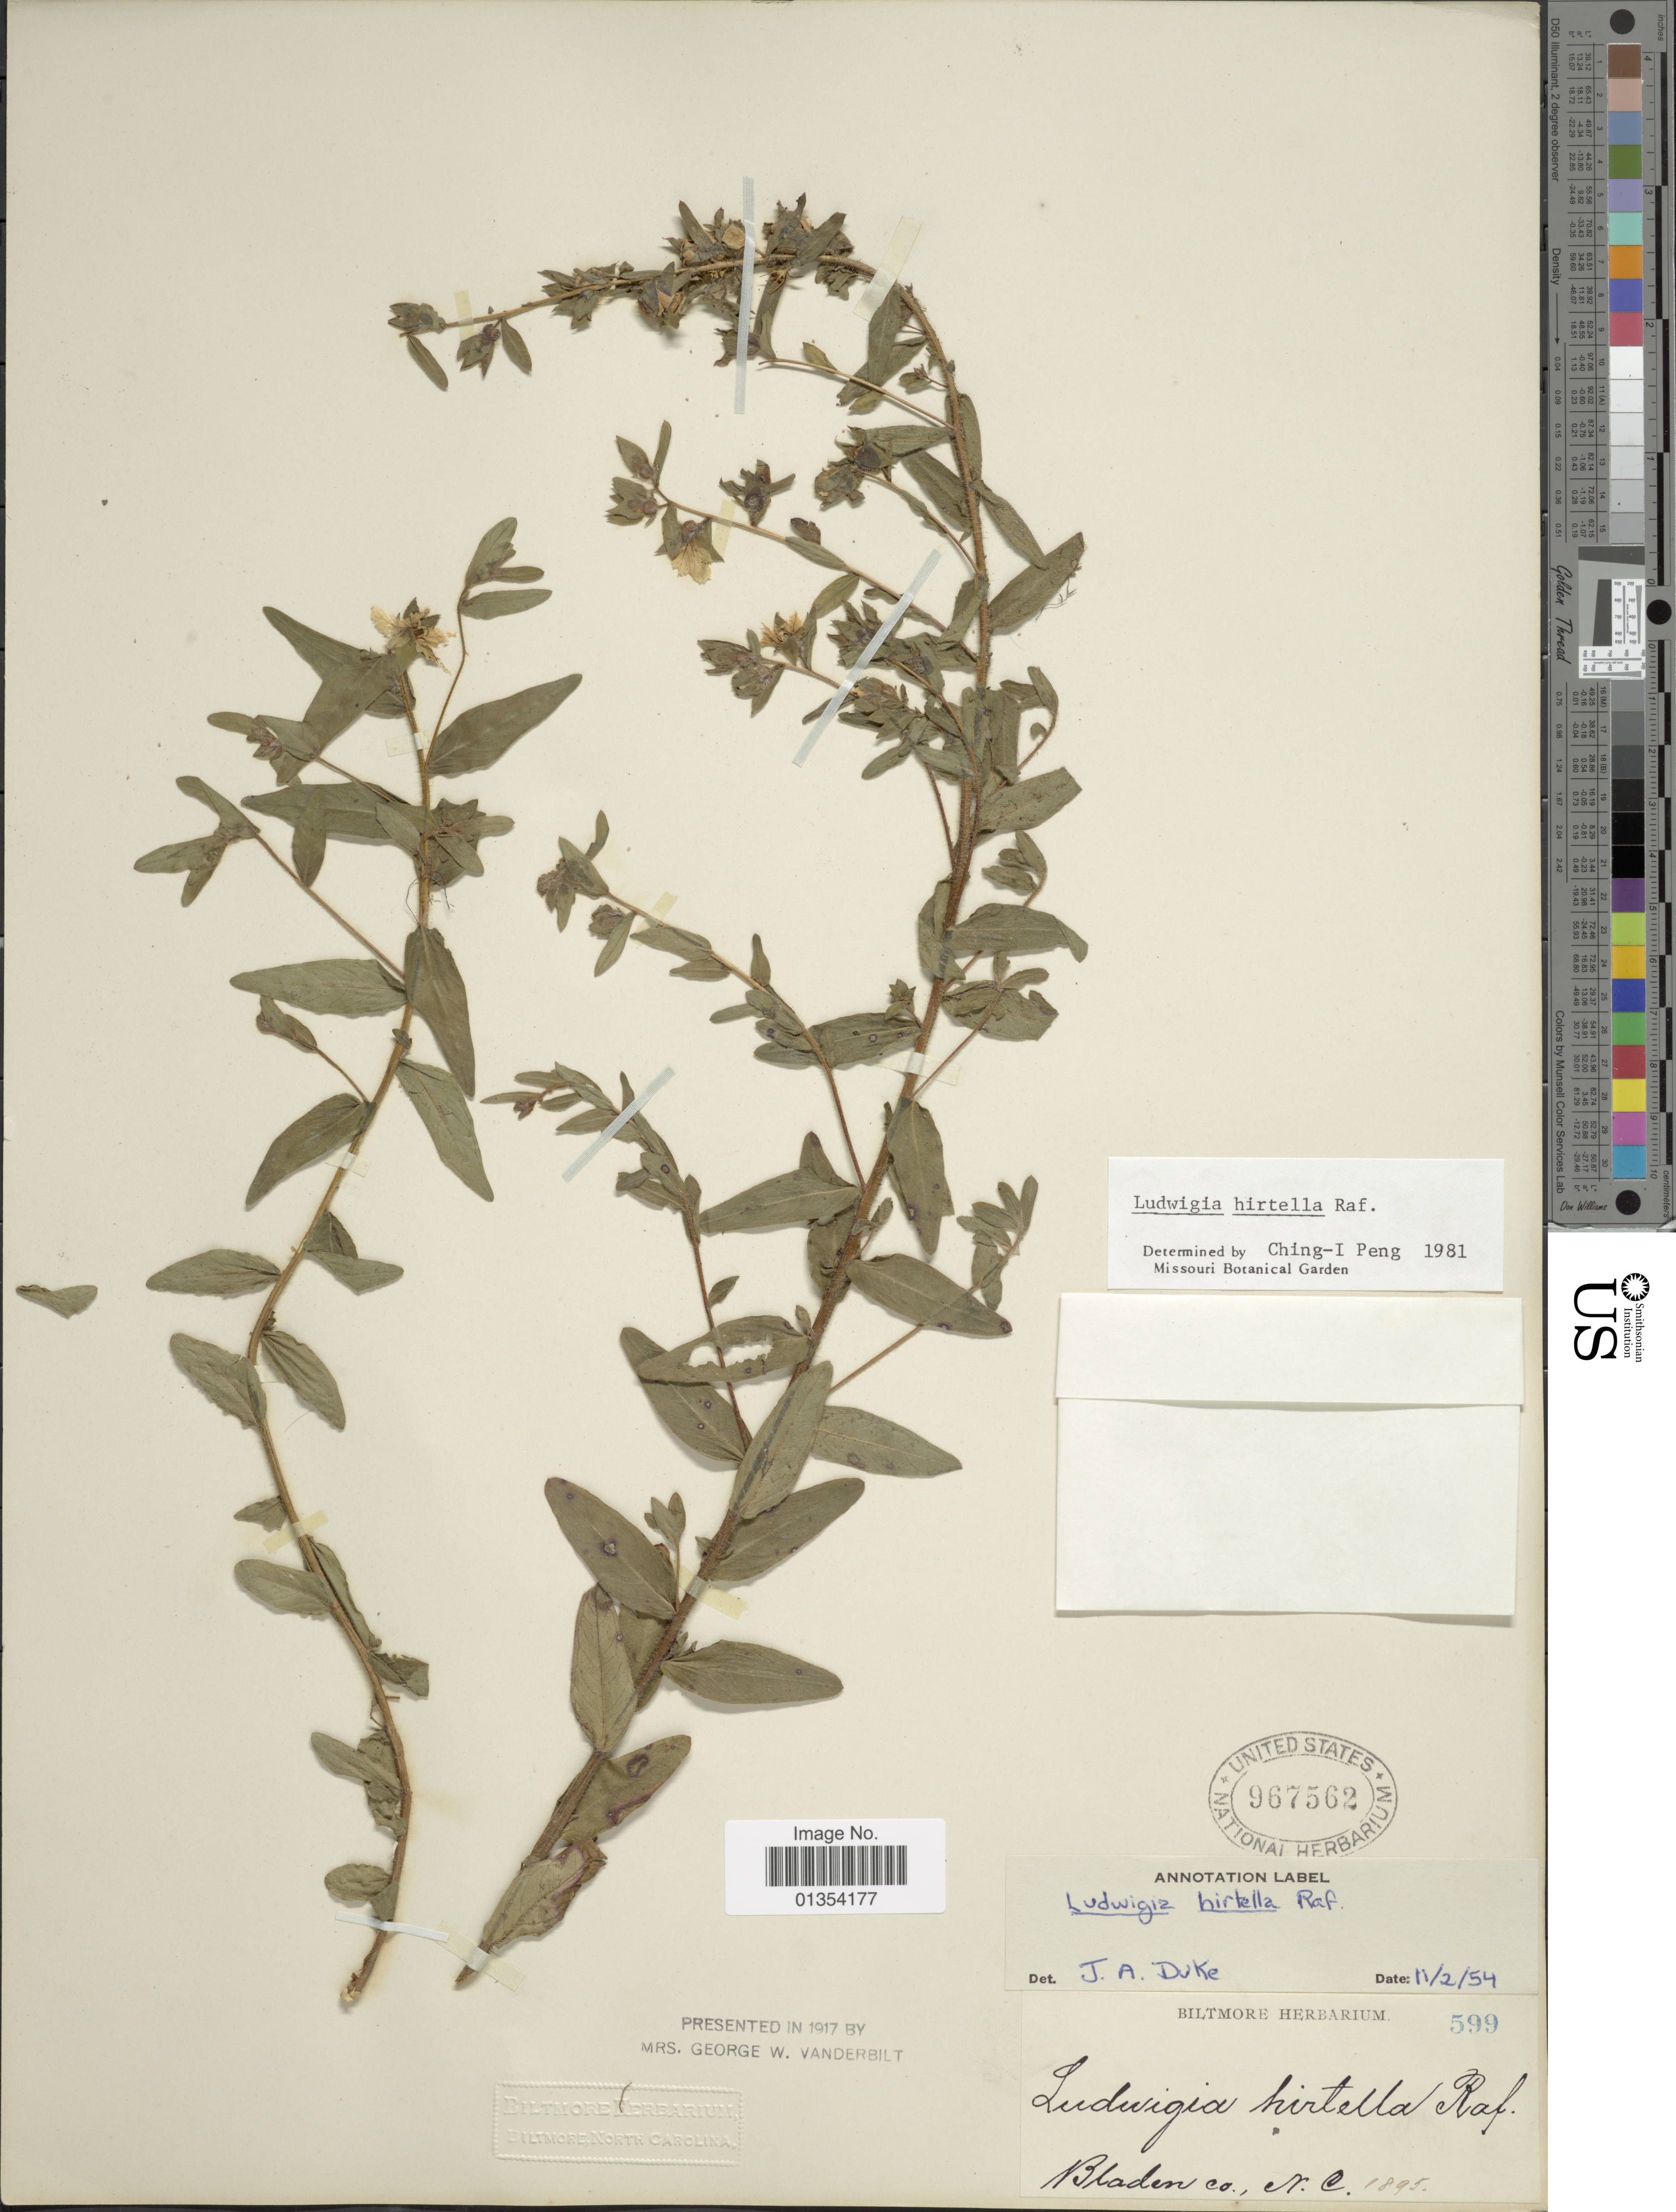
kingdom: Plantae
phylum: Tracheophyta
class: Magnoliopsida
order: Myrtales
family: Onagraceae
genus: Ludwigia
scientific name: Ludwigia hirtella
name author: Raf.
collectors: ex herb. Biltmore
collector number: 599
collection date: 1895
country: United States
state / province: North Carolina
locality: Bladen co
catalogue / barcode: US 967562